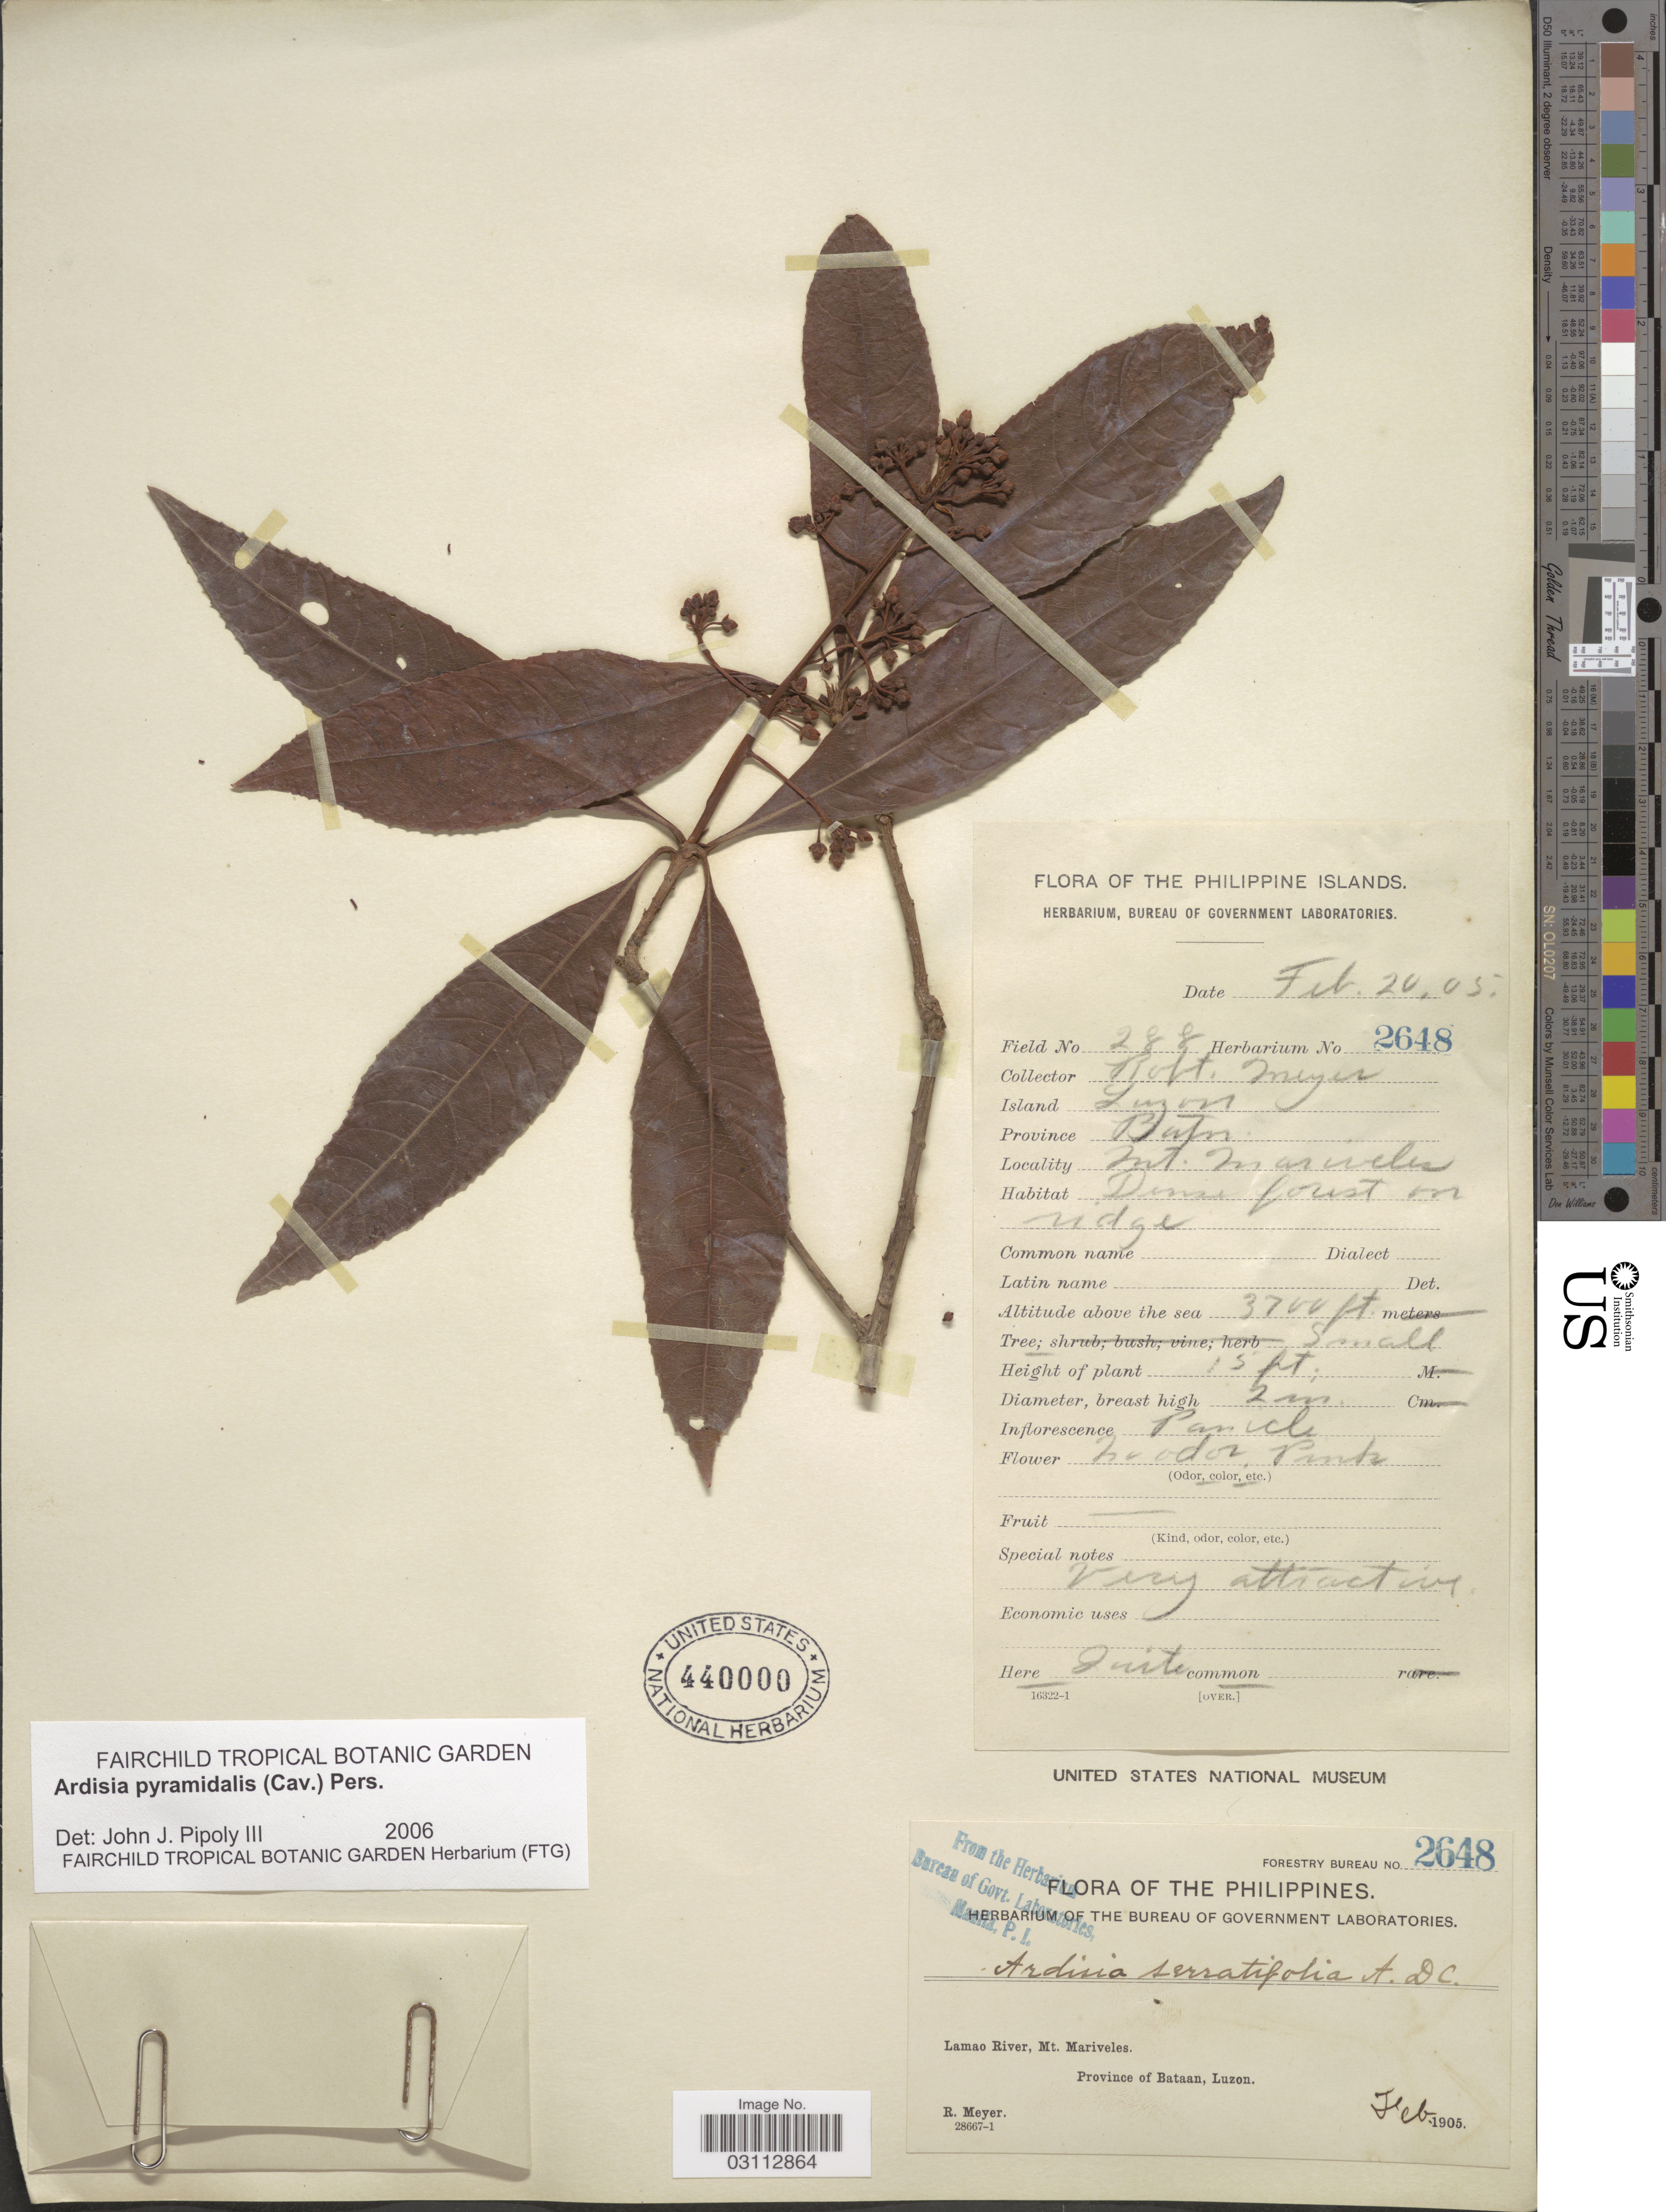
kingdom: Plantae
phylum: Tracheophyta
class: Magnoliopsida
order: Ericales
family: Primulaceae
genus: Ardisia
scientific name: Ardisia pyramidalis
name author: (Cav.) Pers.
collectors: R. Meyer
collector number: Forestry Bureau 2648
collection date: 1905-02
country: Philippines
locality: Lamao River, Mt. Mariveles. Province of Bataan, Luzon.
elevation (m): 1128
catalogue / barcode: US 440000